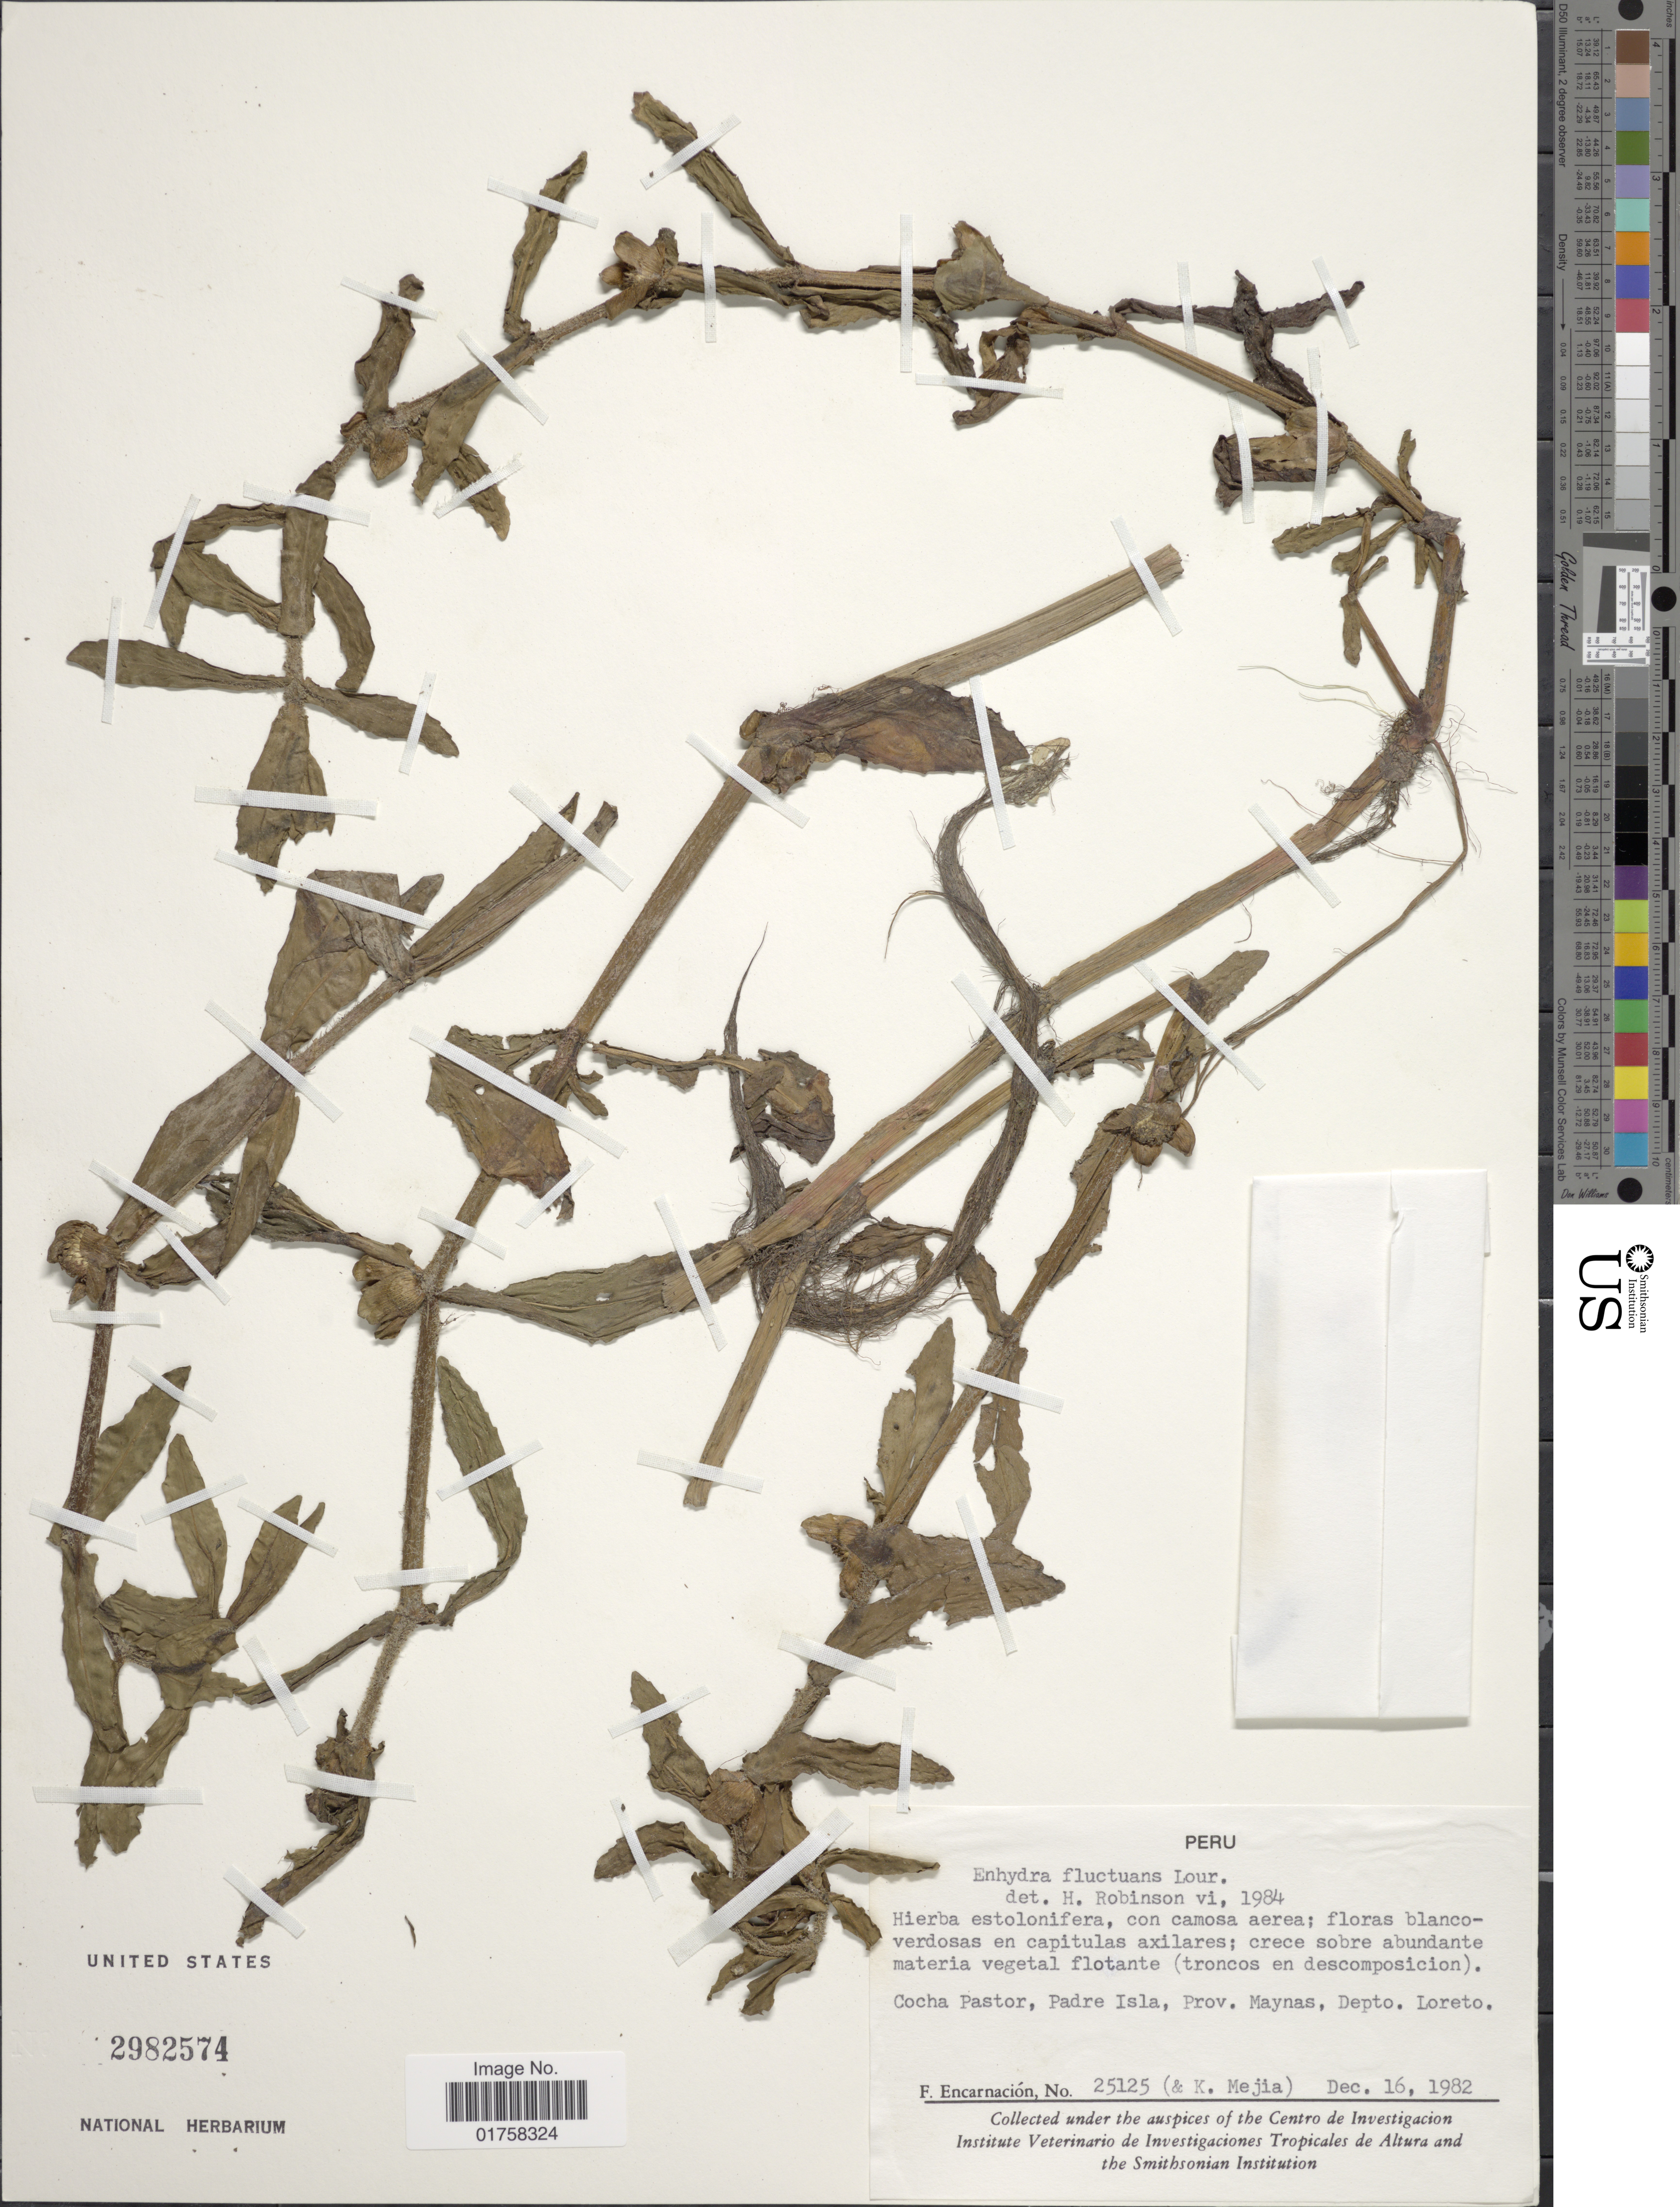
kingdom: Plantae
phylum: Tracheophyta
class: Magnoliopsida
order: Asterales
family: Asteraceae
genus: Enhydra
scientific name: Enhydra fluctuans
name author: Lour.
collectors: F. Encarnación & K. Mejia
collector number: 25125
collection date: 1982-12-16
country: Peru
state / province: Loreto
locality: Cocha Pastor, Padre Isla, Prov. Maynas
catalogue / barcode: US 2982574